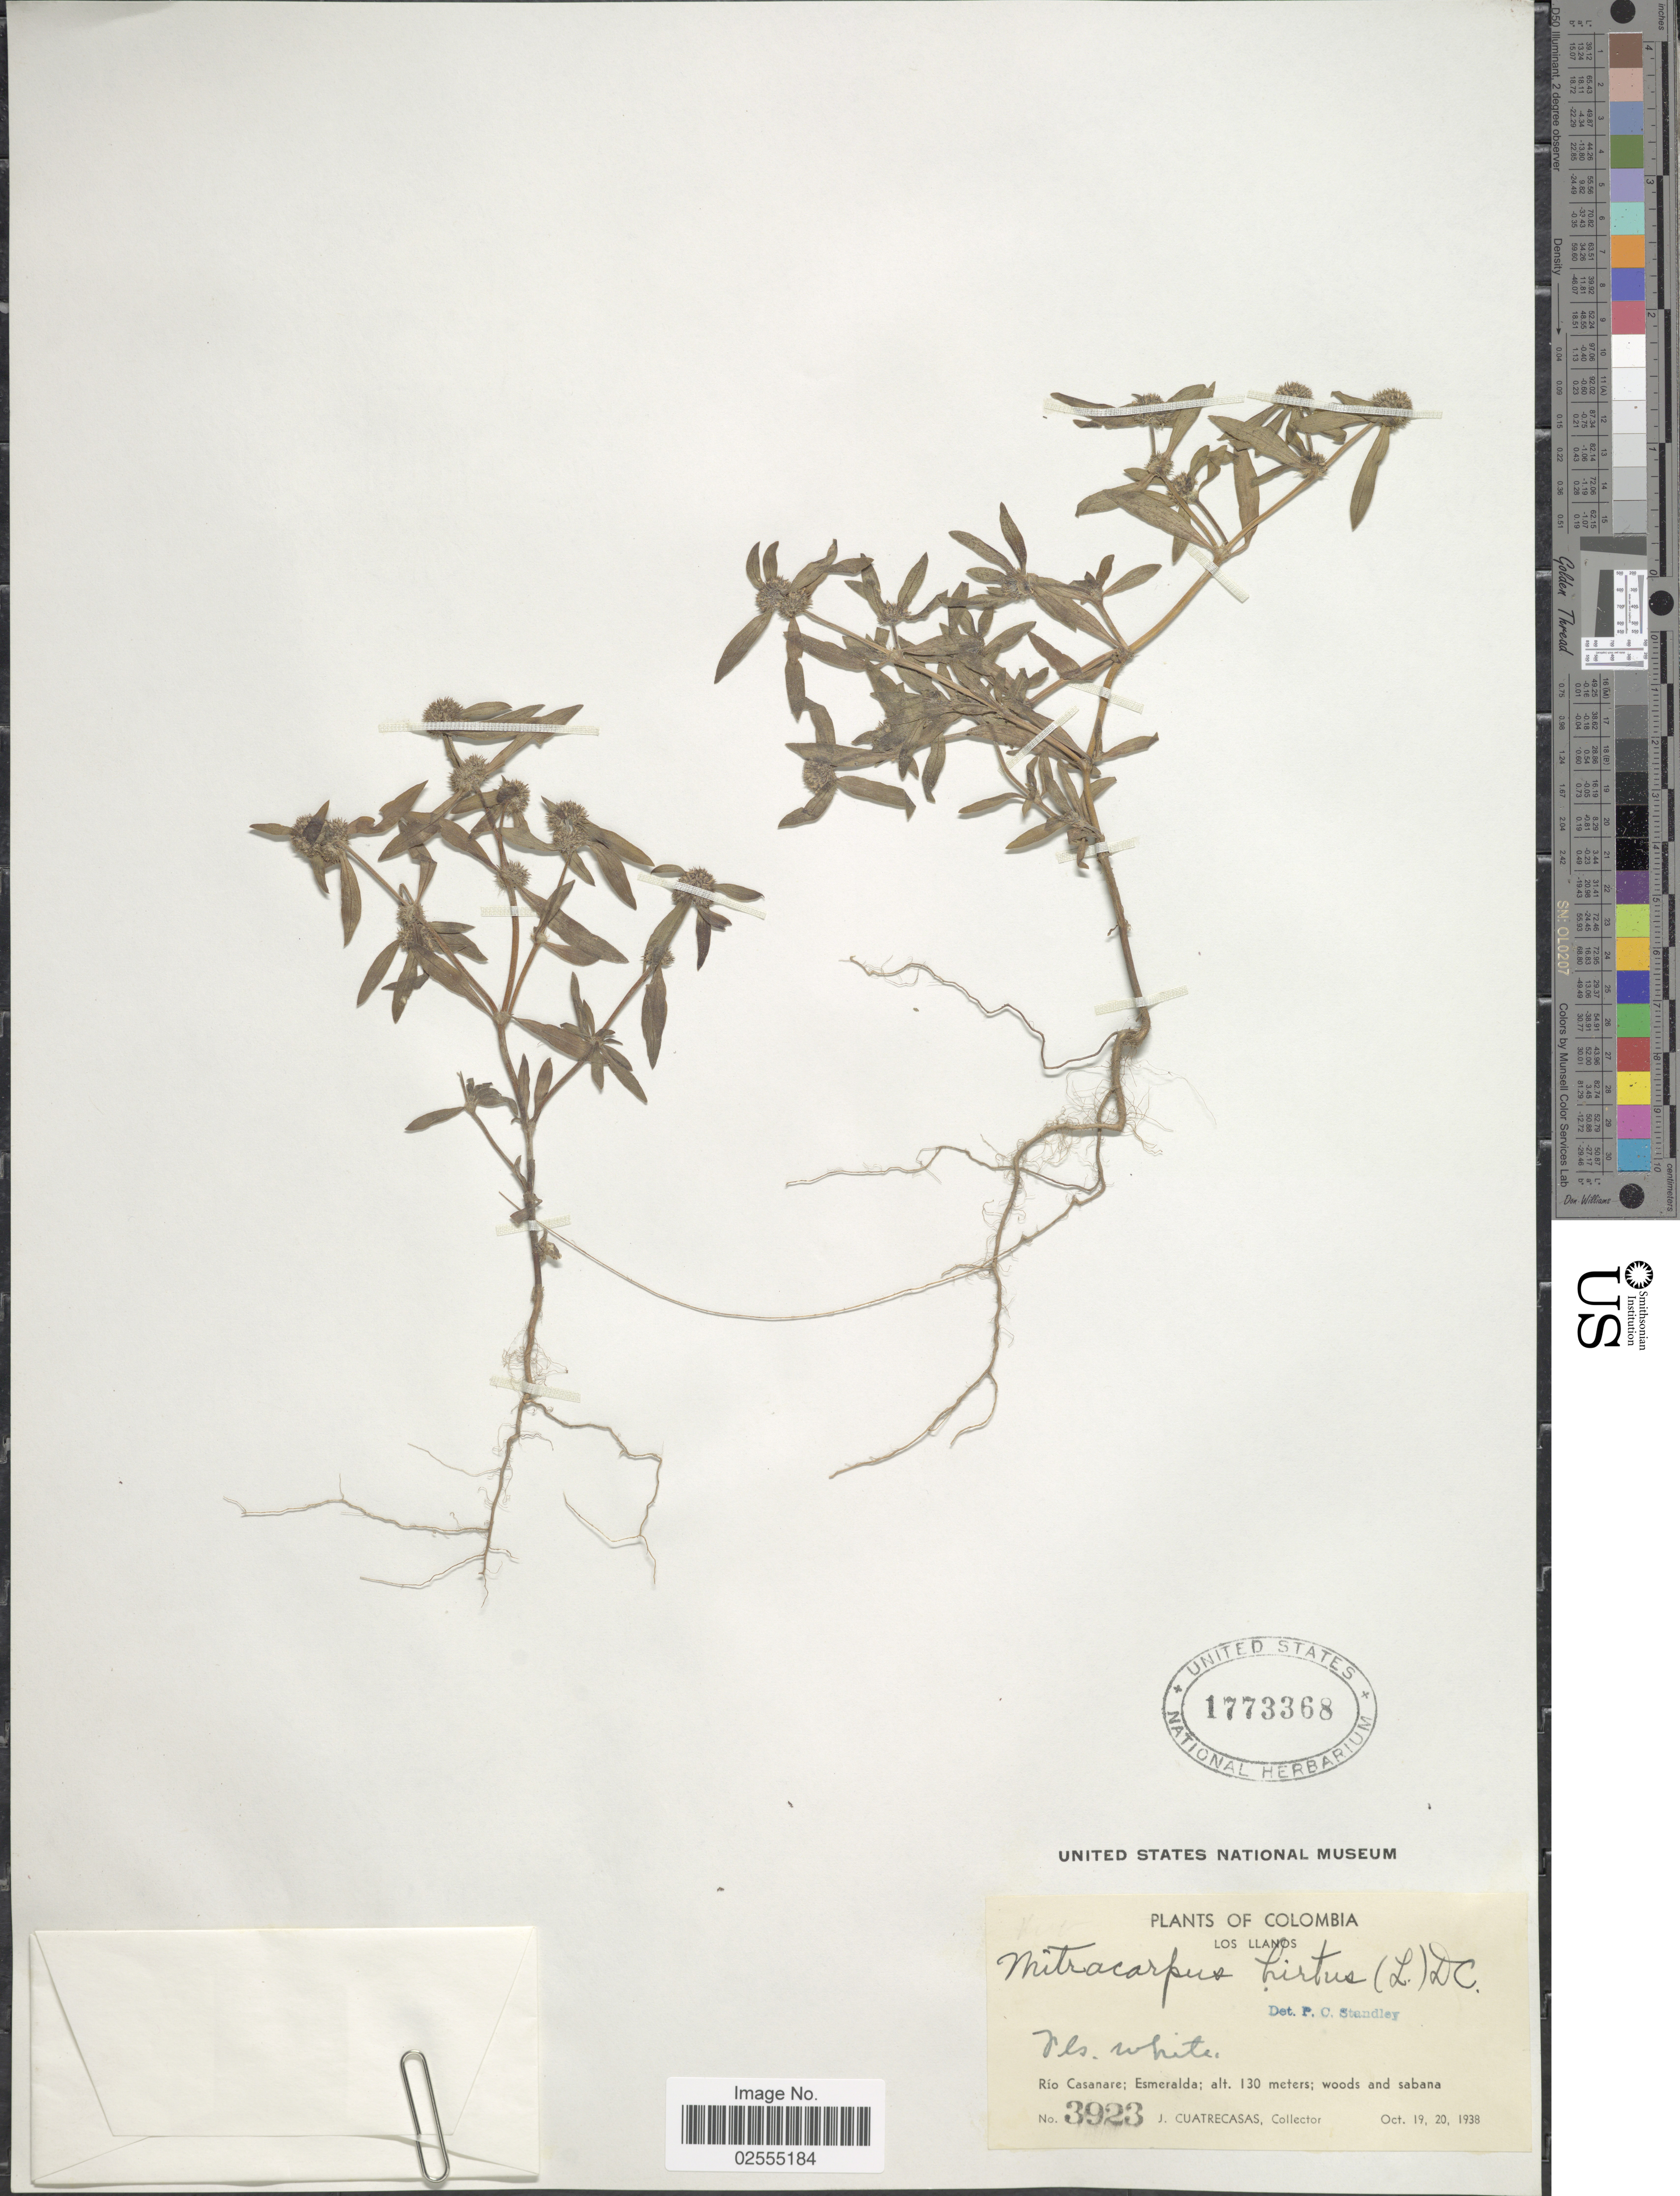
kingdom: Plantae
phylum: Tracheophyta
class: Magnoliopsida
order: Gentianales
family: Rubiaceae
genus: Mitracarpus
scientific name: Mitracarpus hirtus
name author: (L.) DC.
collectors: J. Cuatrecasas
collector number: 3923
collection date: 1938-10-19/1938-10-20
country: Ecuador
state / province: Esmeraldas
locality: Rio Casanare; Esmeralda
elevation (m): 130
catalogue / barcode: US 1773368